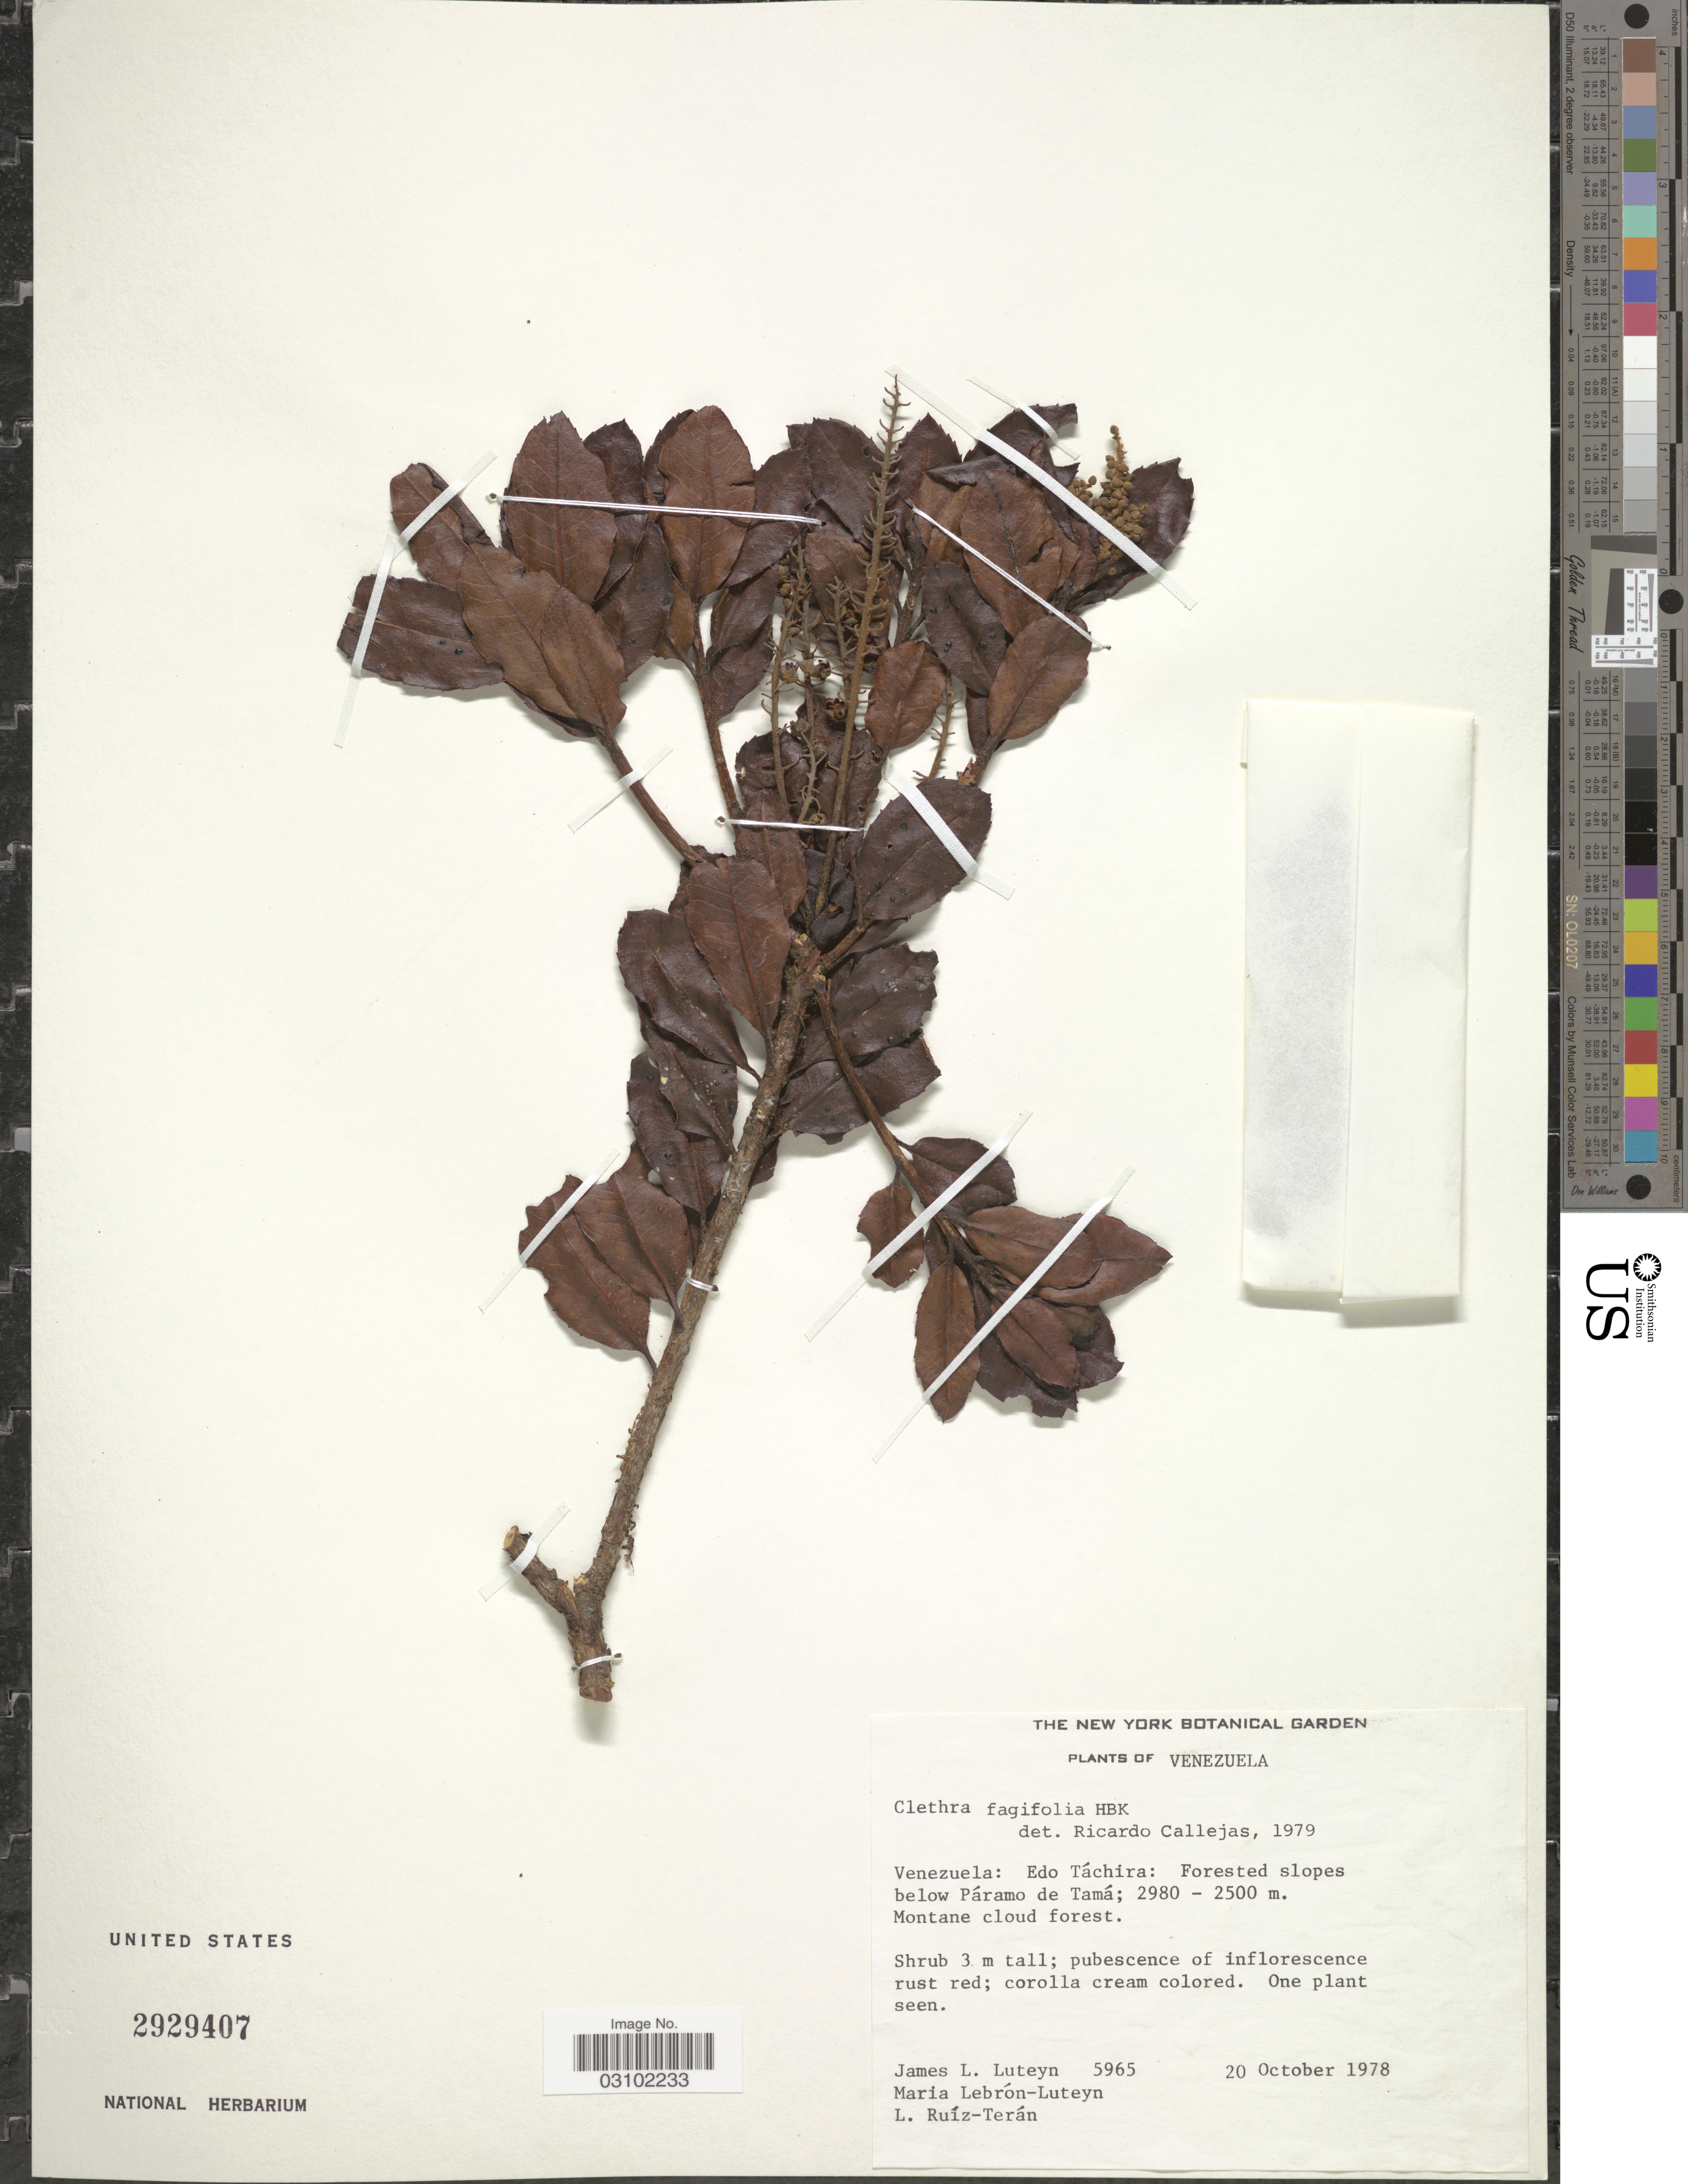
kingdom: Plantae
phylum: Tracheophyta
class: Magnoliopsida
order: Ericales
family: Clethraceae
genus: Clethra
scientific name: Clethra fagifolia var. fagifolia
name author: Kunth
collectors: J. Luteyn, M. L. Lebrón-Luteyn & L. E. Ruíz-Terán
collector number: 5965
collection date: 1978-10-20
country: Venezuela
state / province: Tachira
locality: Forested slopes below Páramo de Tamá.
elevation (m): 2500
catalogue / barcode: US 2929407